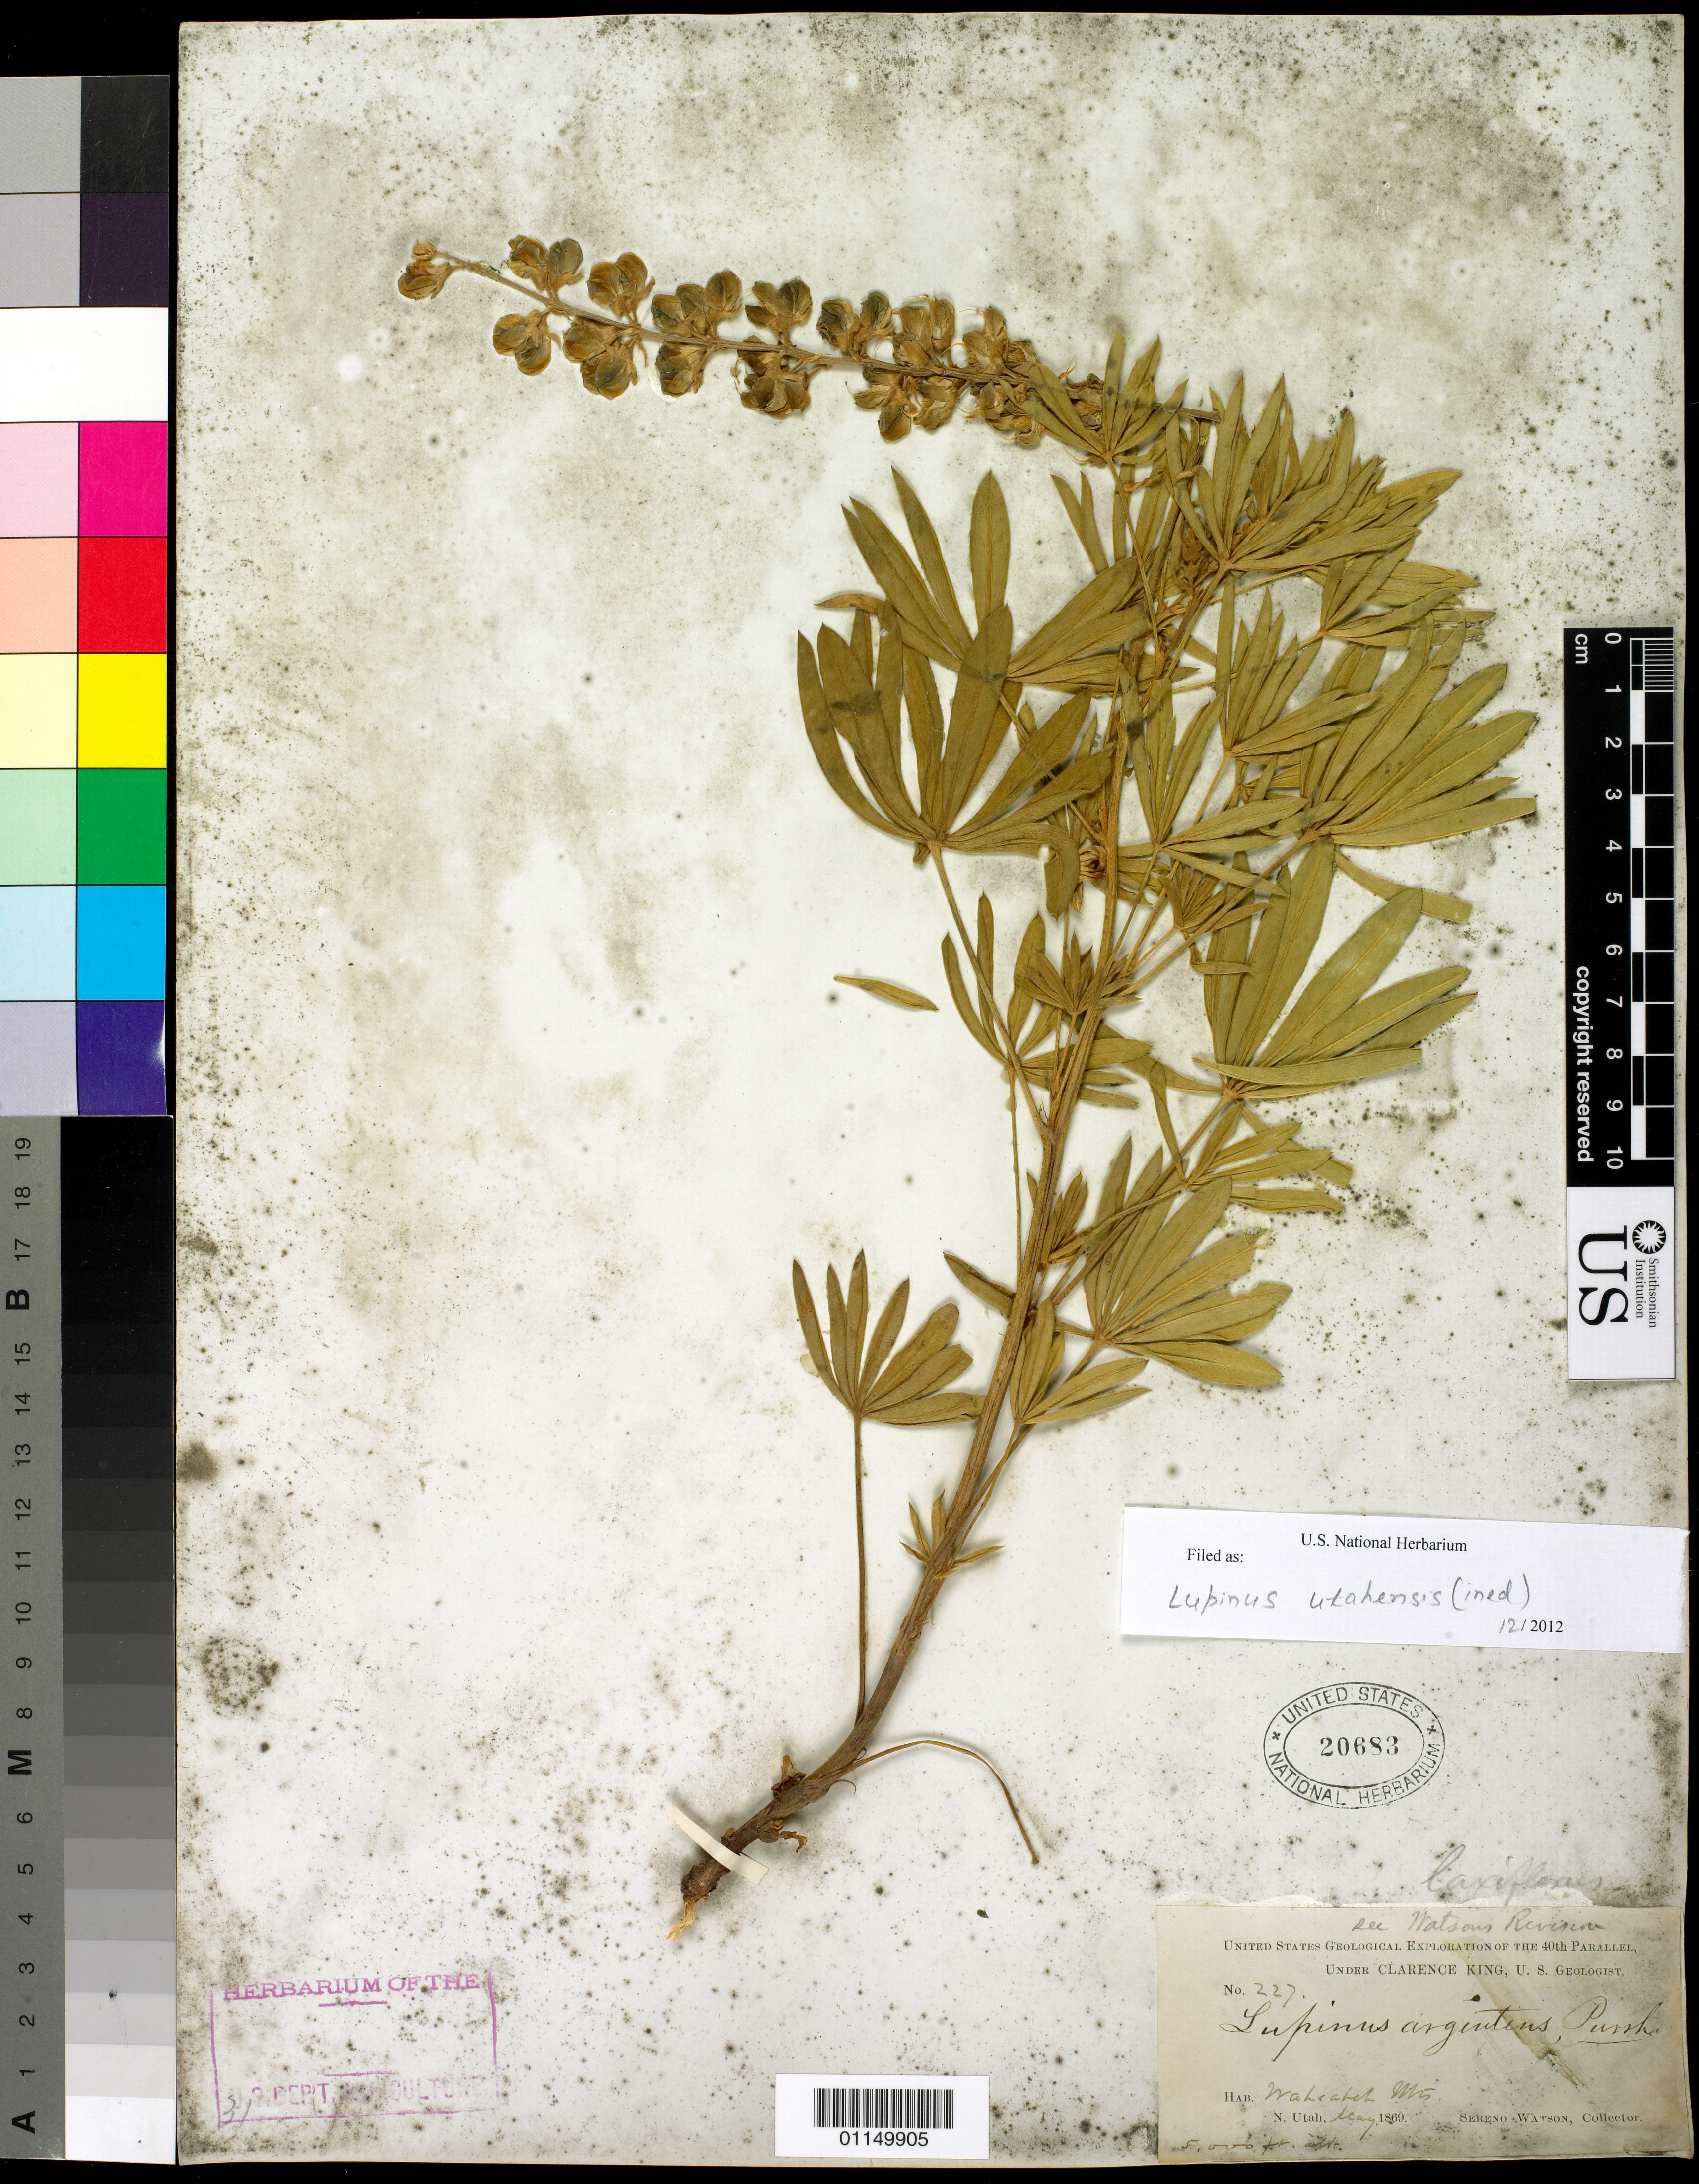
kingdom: Plantae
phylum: Tracheophyta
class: Magnoliopsida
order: Fabales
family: Fabaceae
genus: Lupinus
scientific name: Lupinus caudatus var. utahensis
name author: (S. Watson) Welsh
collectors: S. Watson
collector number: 227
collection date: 1869-05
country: United States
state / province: Utah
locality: Wasatch Mountains, N. Utah.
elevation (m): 1524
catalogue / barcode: US 20683